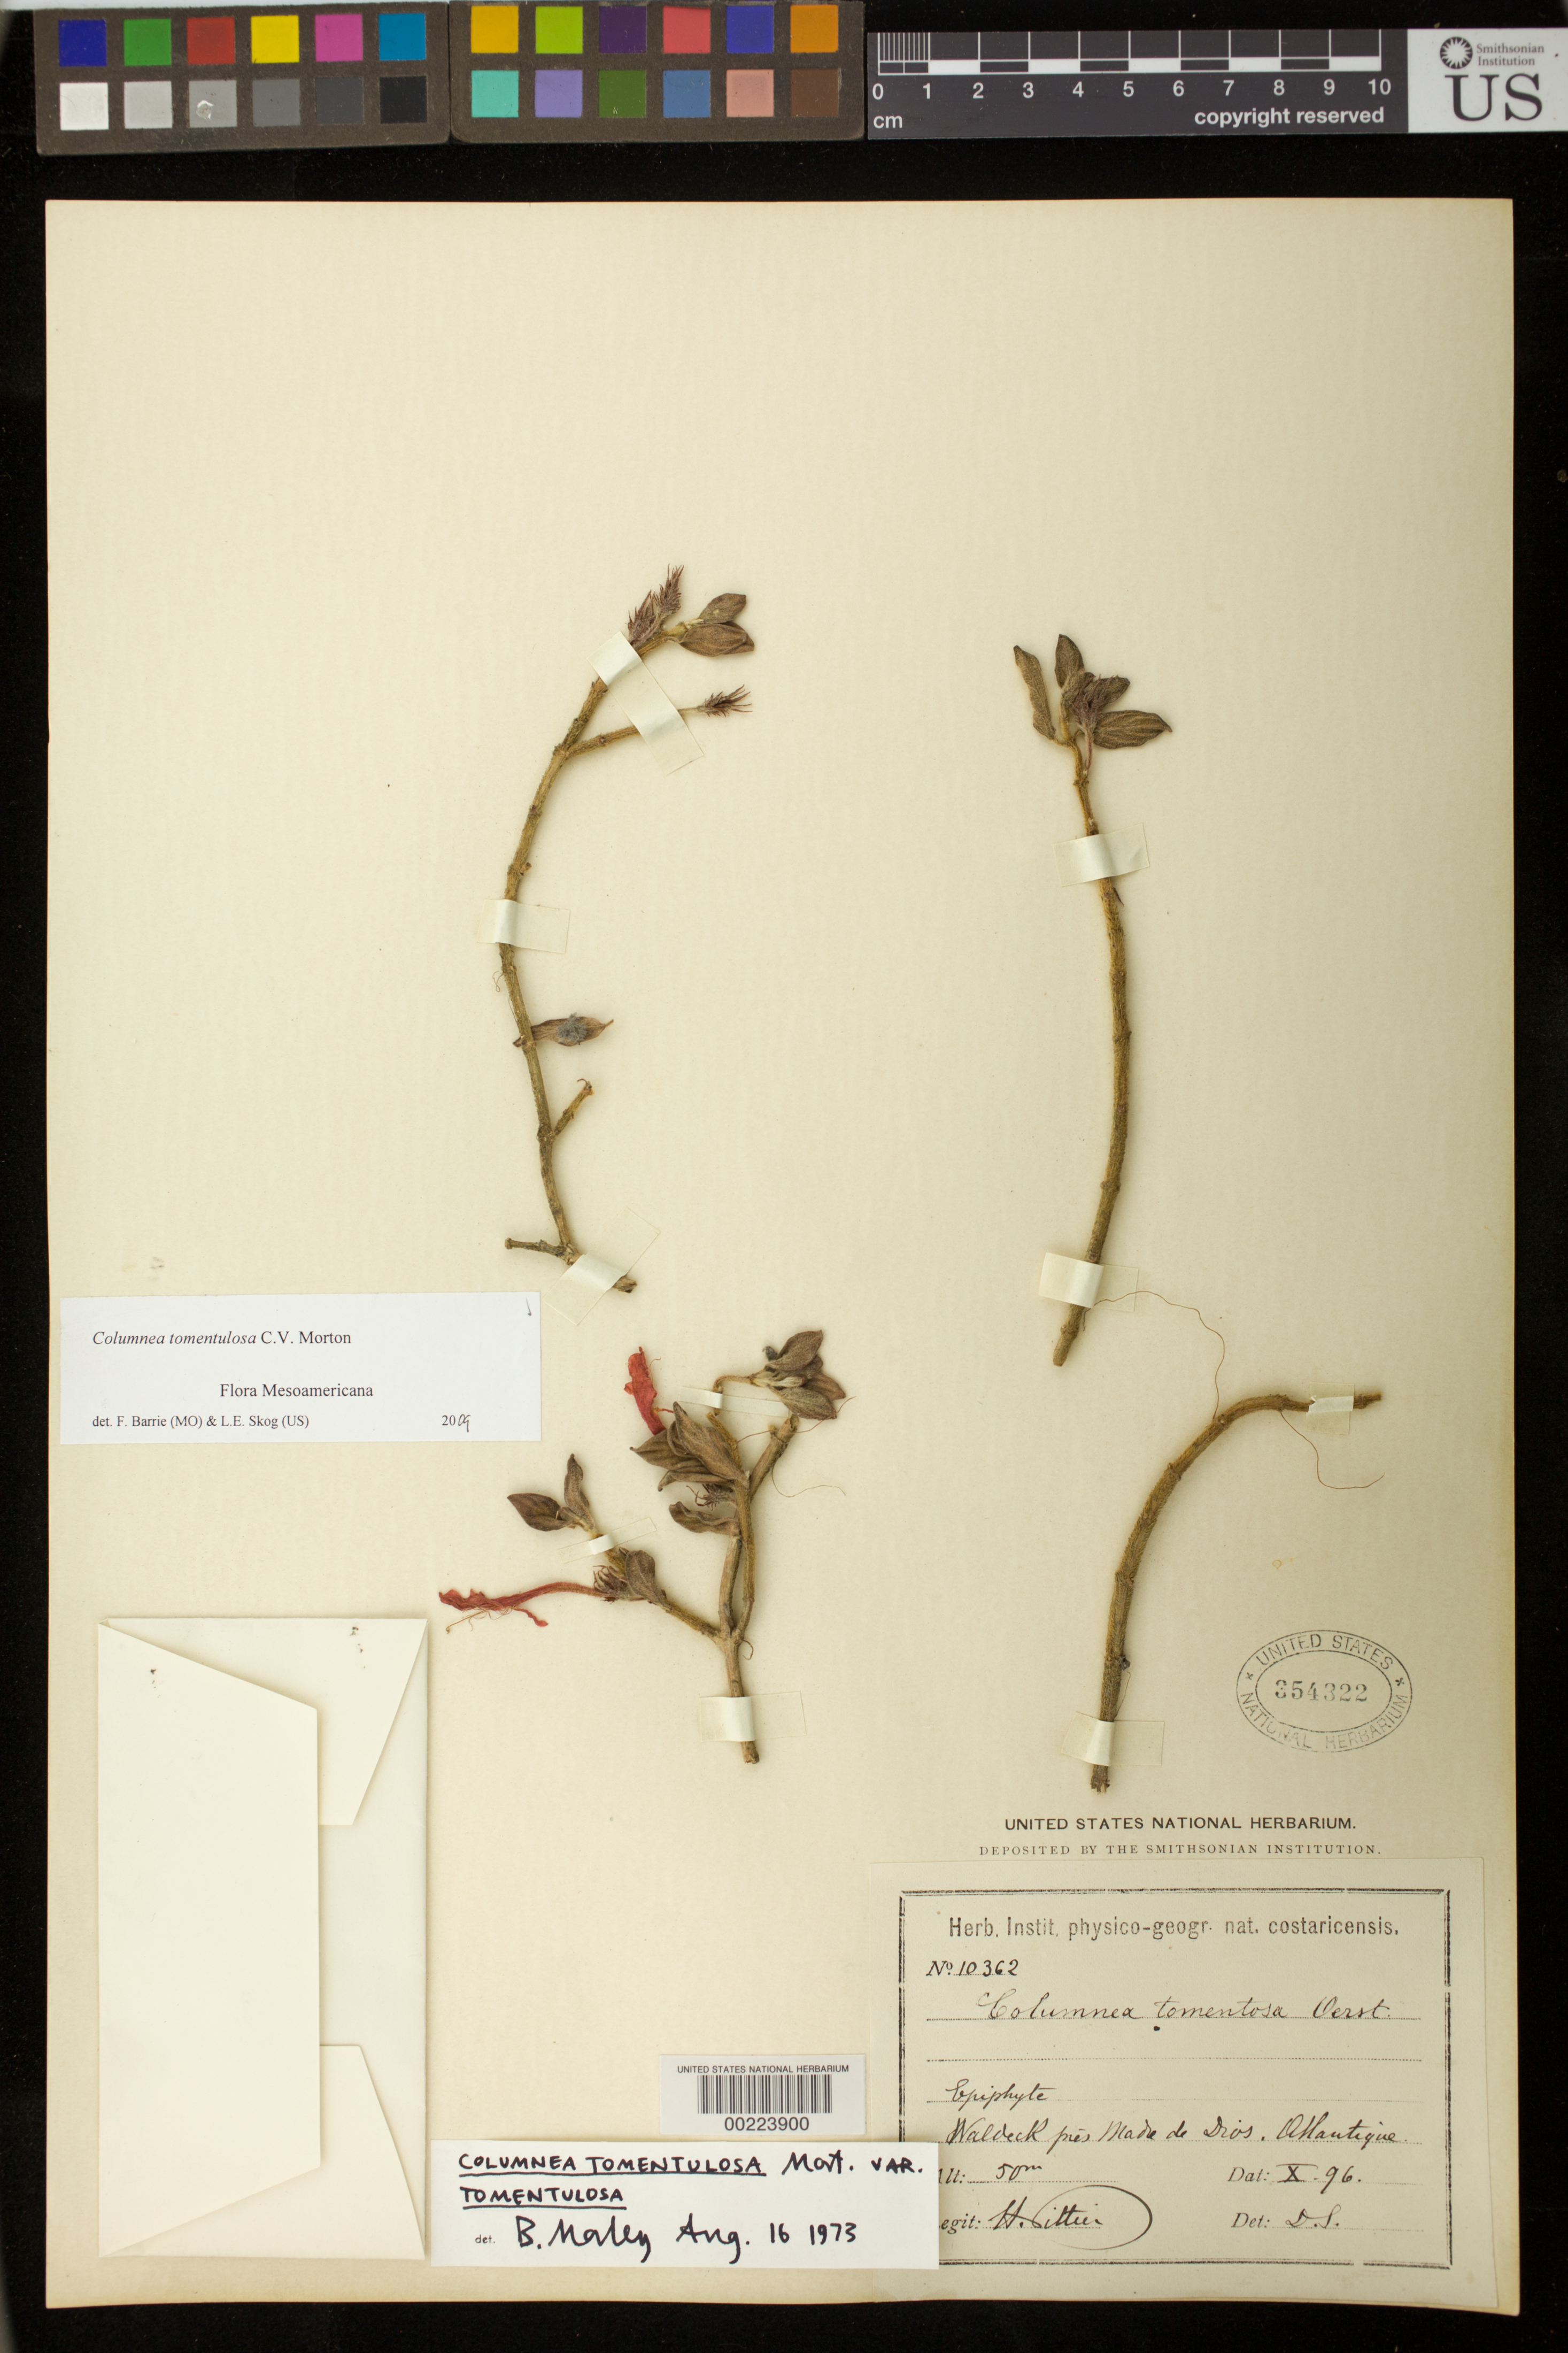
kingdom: Plantae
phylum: Tracheophyta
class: Magnoliopsida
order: Lamiales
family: Gesneriaceae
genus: Columnea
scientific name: Columnea tomentulosa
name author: C.V. Morton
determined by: Barrie, F. R.; Skog, Laurence E.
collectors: H. F. Pittier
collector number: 10362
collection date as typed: Oct 1896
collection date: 1896-10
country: Costa Rica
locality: Waldeck près Madre de Dios, Atlantique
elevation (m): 50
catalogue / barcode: US 354322